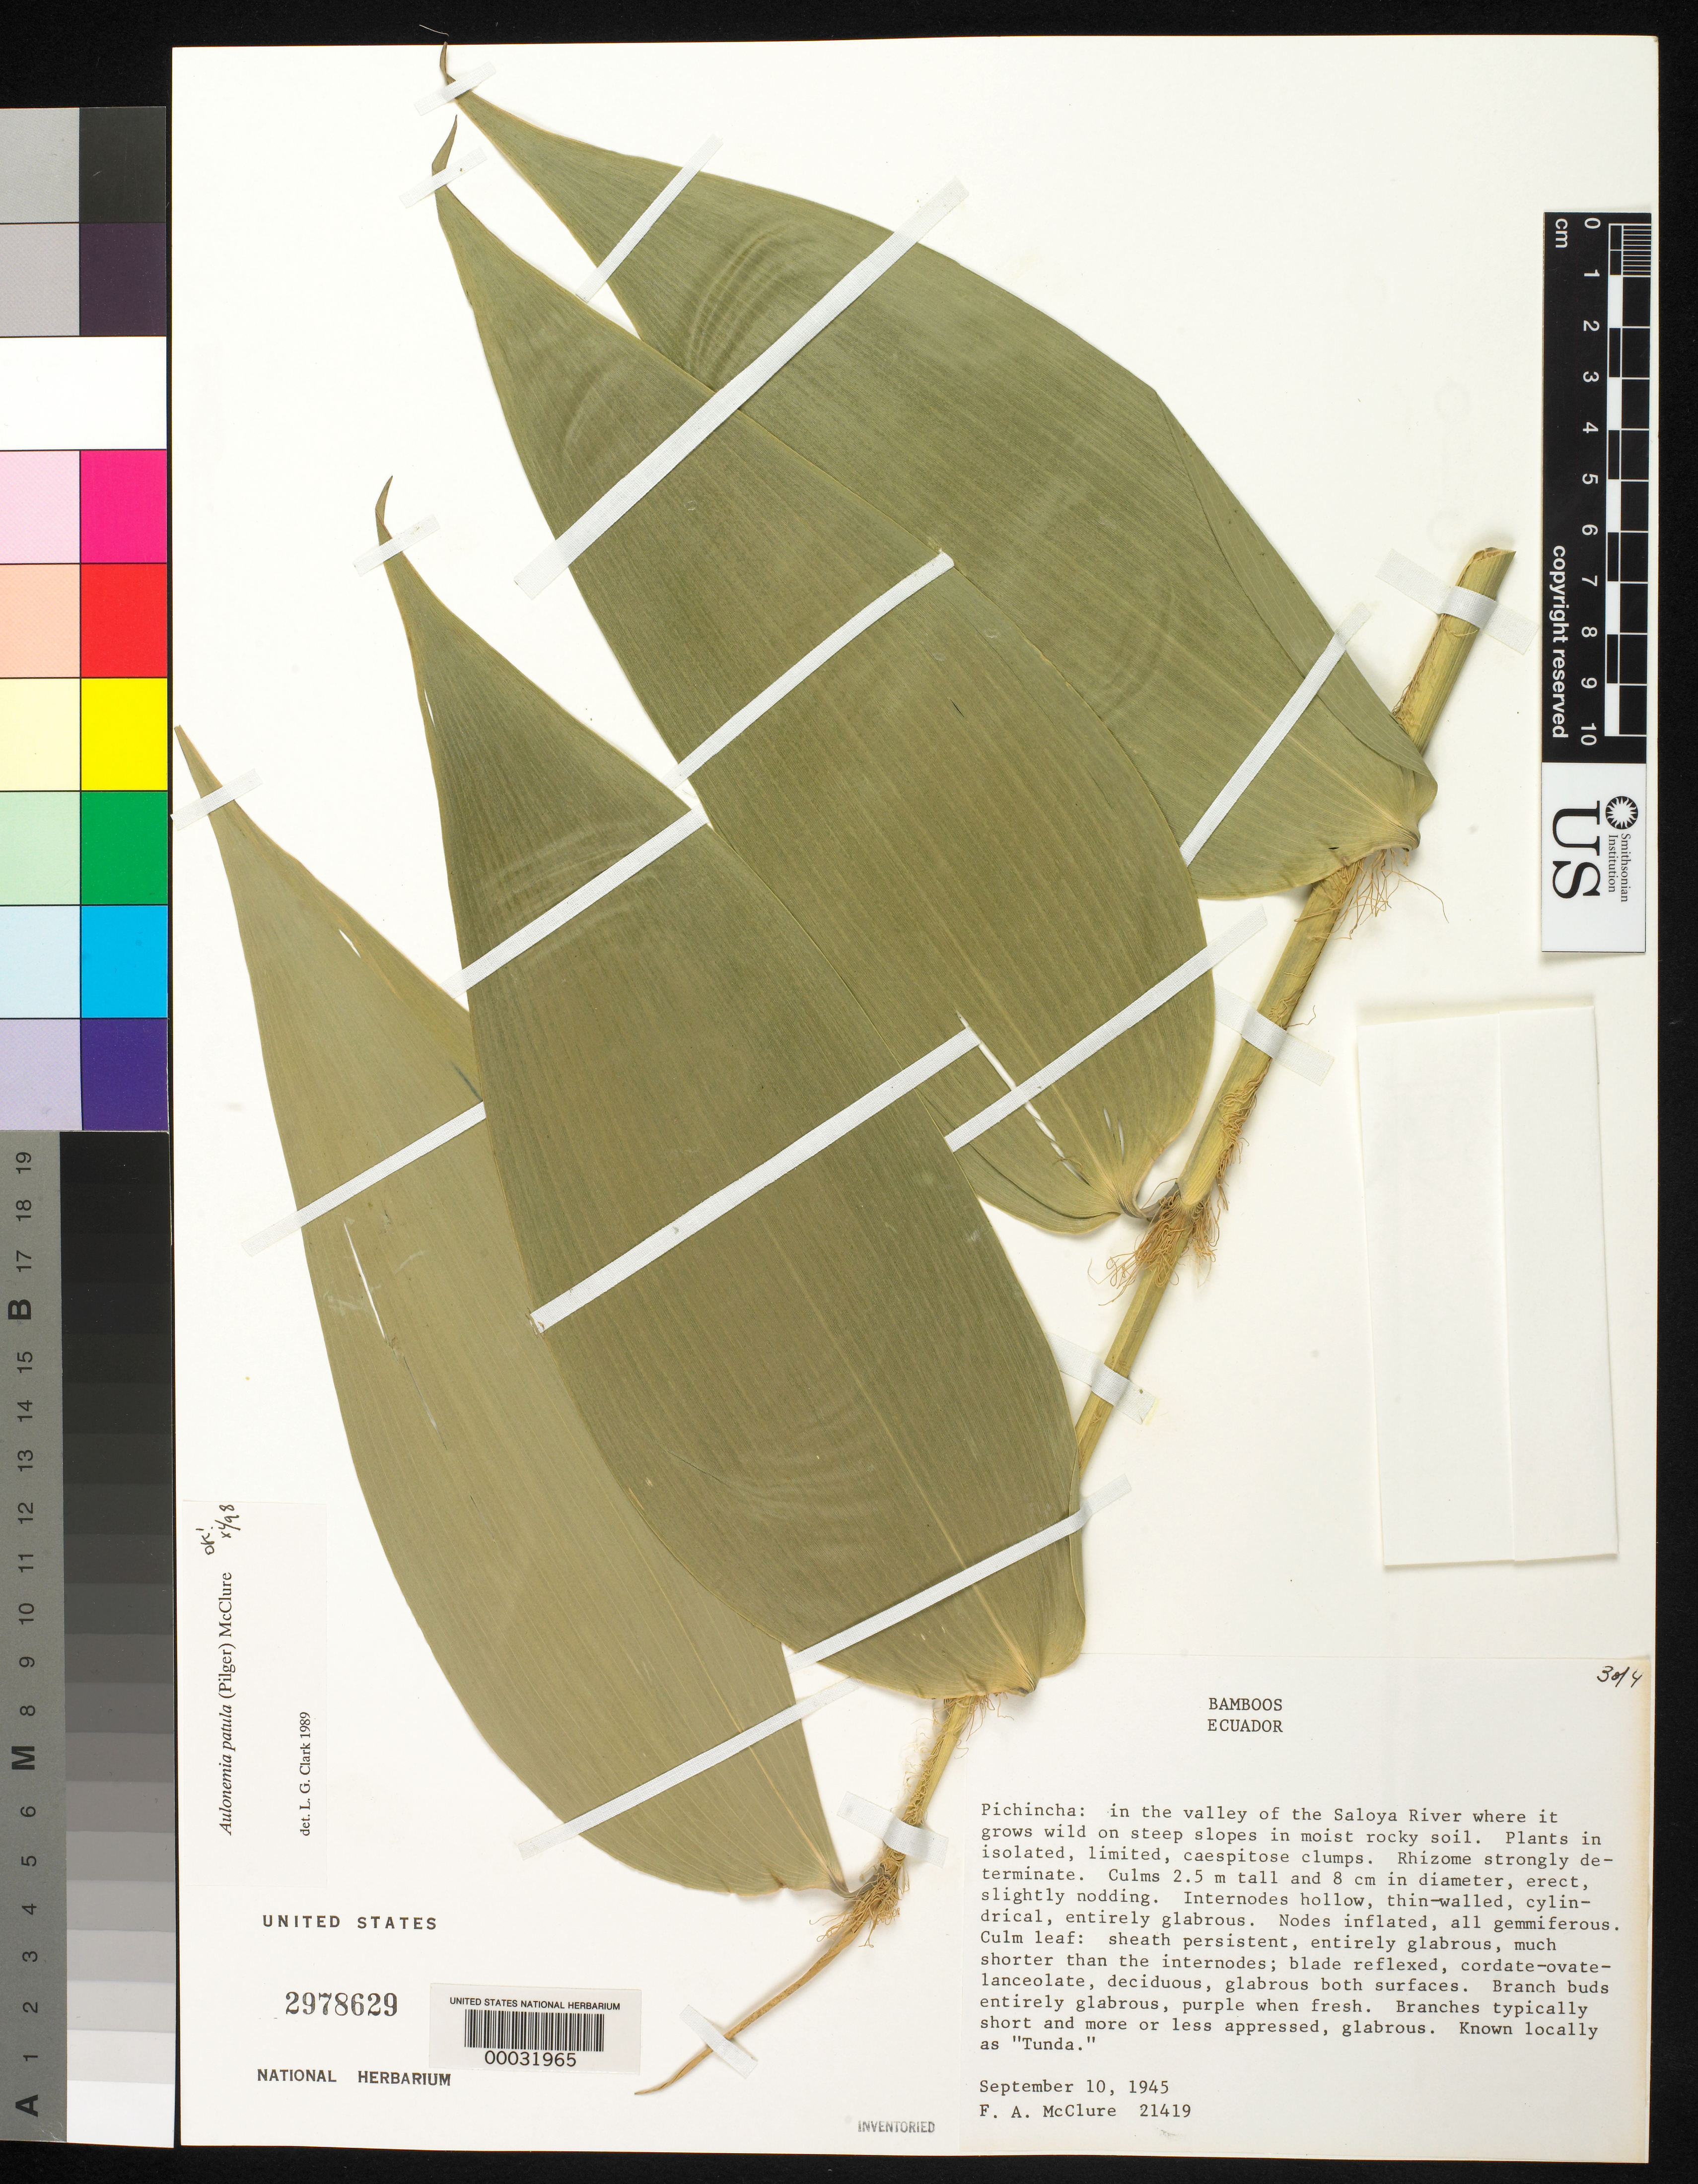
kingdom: Plantae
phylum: Tracheophyta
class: Liliopsida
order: Poales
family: Poaceae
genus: Aulonemia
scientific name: Aulonemia patula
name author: (Pilg.) McClure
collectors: F. A. McClure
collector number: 21419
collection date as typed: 10 Sep 1945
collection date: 1945-09-10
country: Ecuador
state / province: Pichincha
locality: Valley of Saloya River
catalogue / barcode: US 2978629